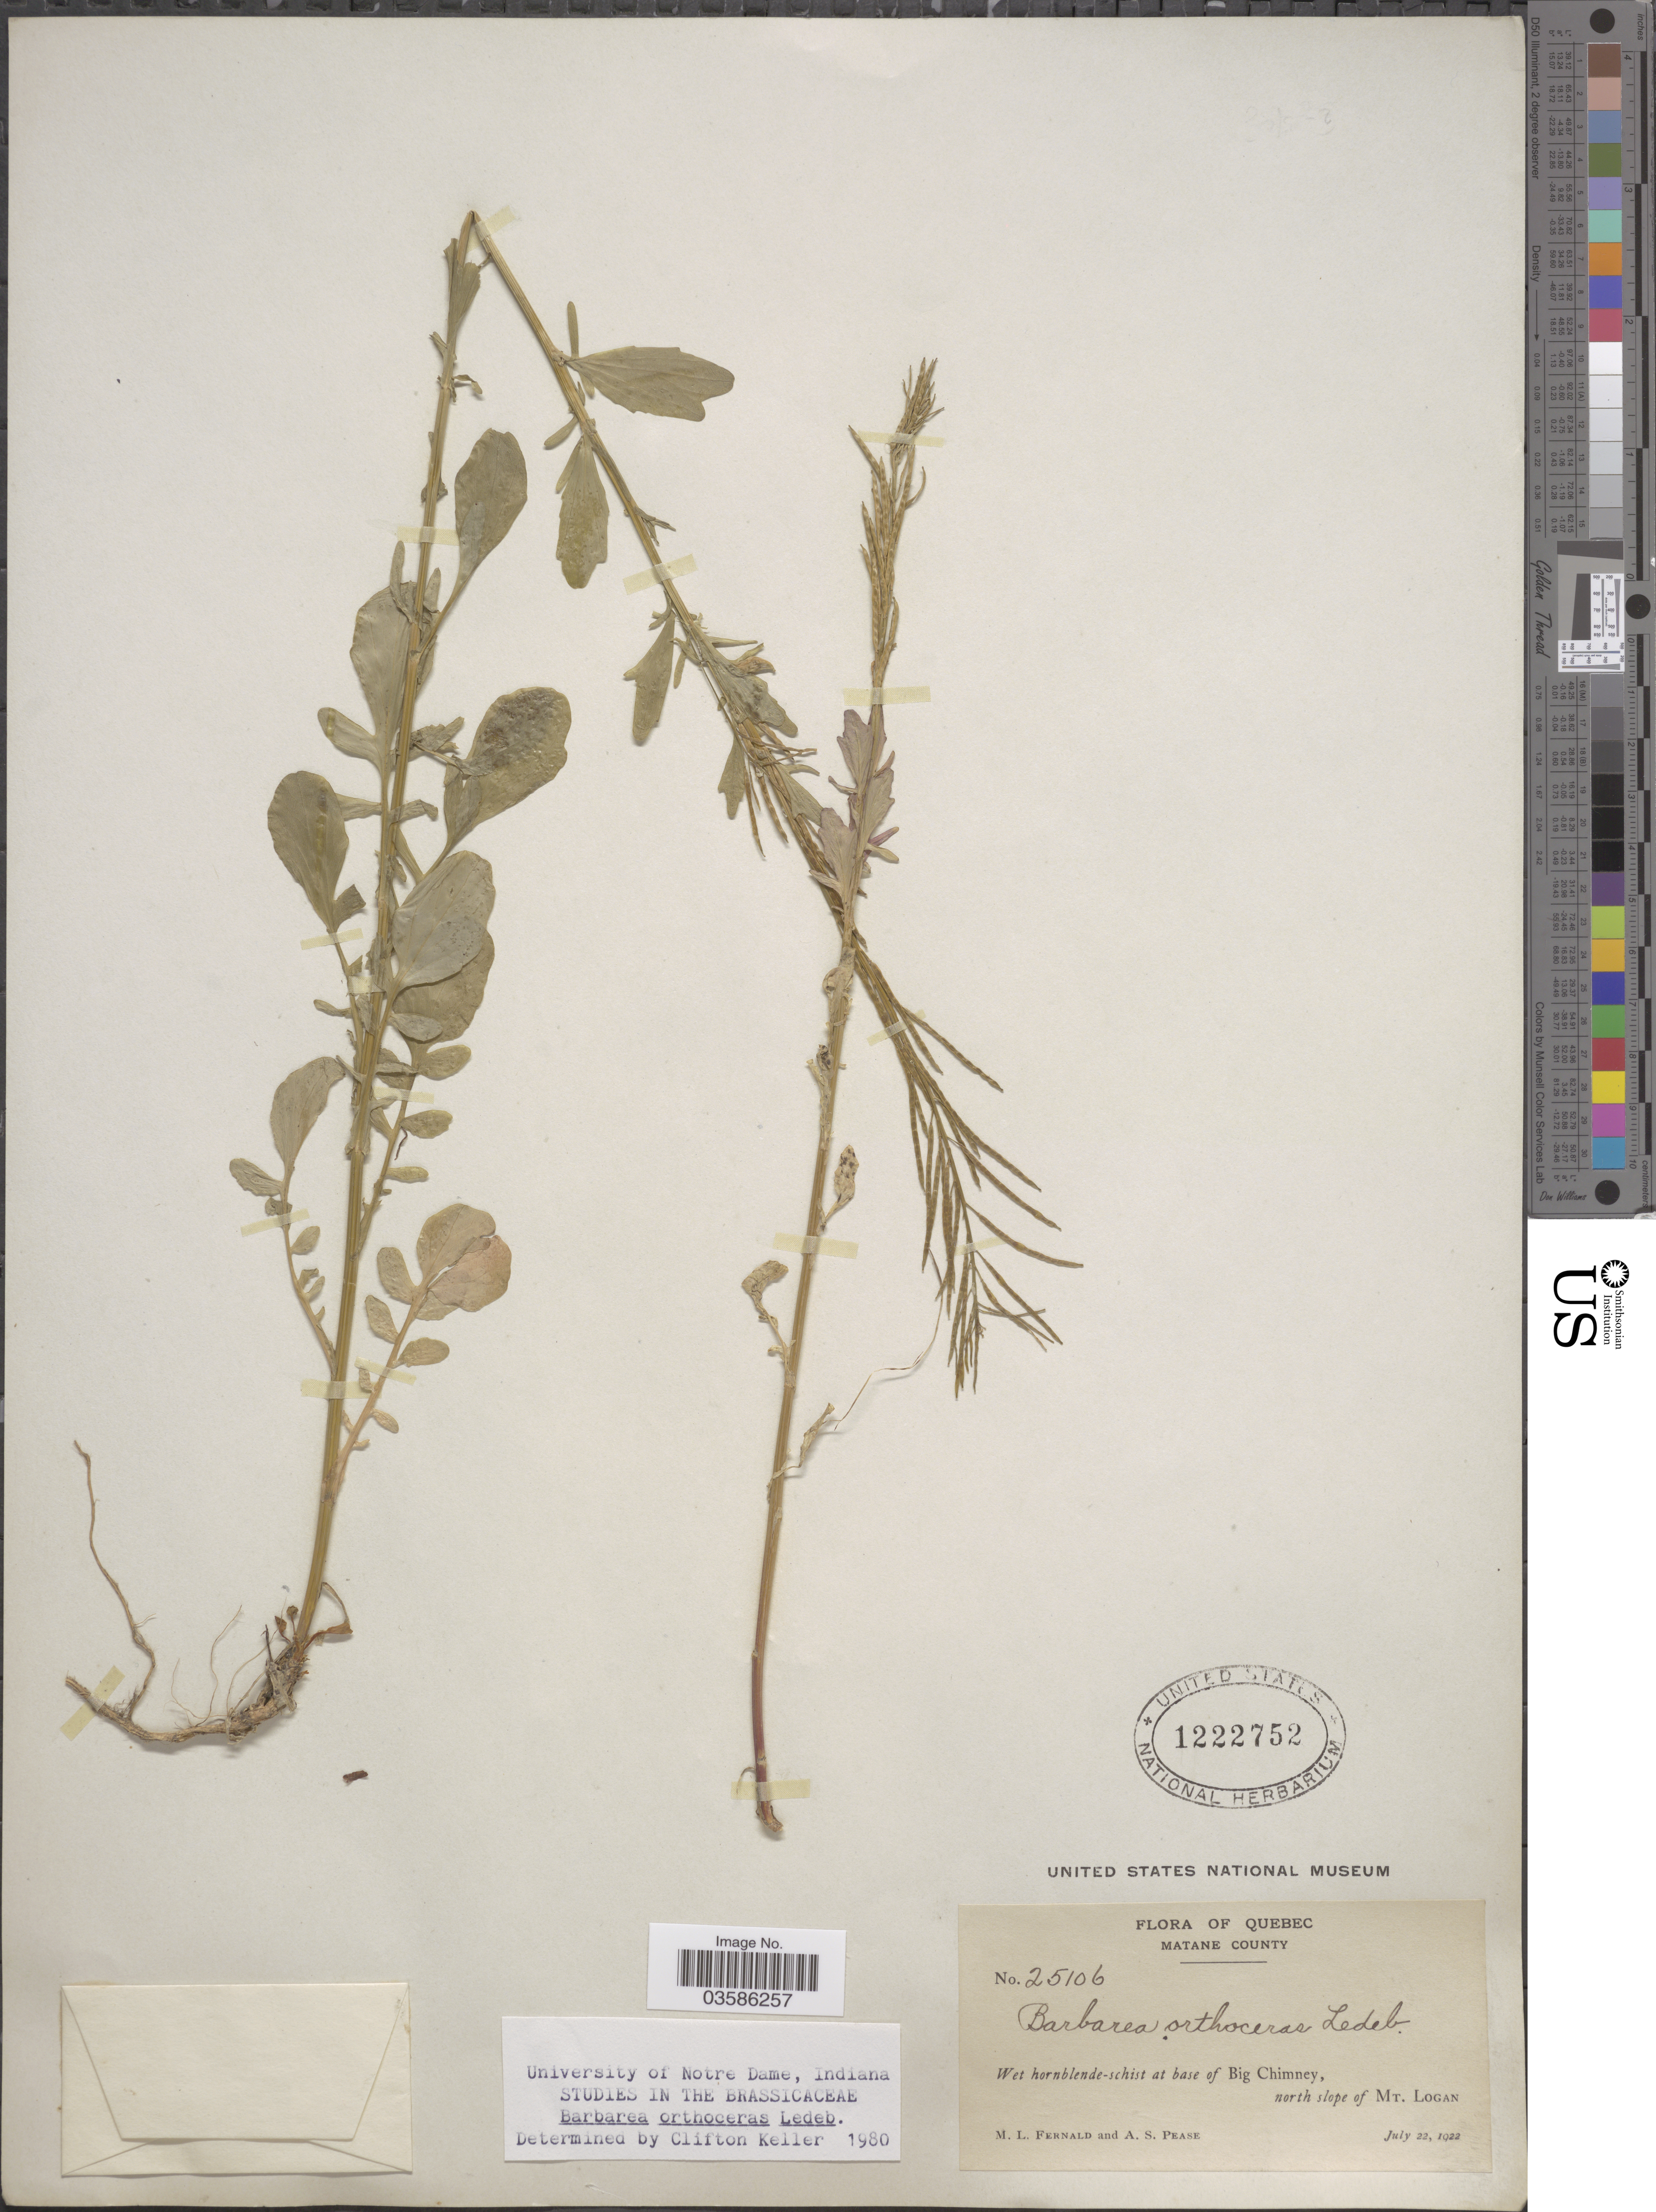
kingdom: Plantae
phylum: Tracheophyta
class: Magnoliopsida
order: Brassicales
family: Brassicaceae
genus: Barbarea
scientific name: Barbarea orthoceras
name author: Ledeb.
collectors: M. L. Fernald & A. S. Pease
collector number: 25106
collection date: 1922-07-22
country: Canada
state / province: Quebec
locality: Matane County. Base of Big Chimney, north slope of Mt. Logan.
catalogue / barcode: US 1222752